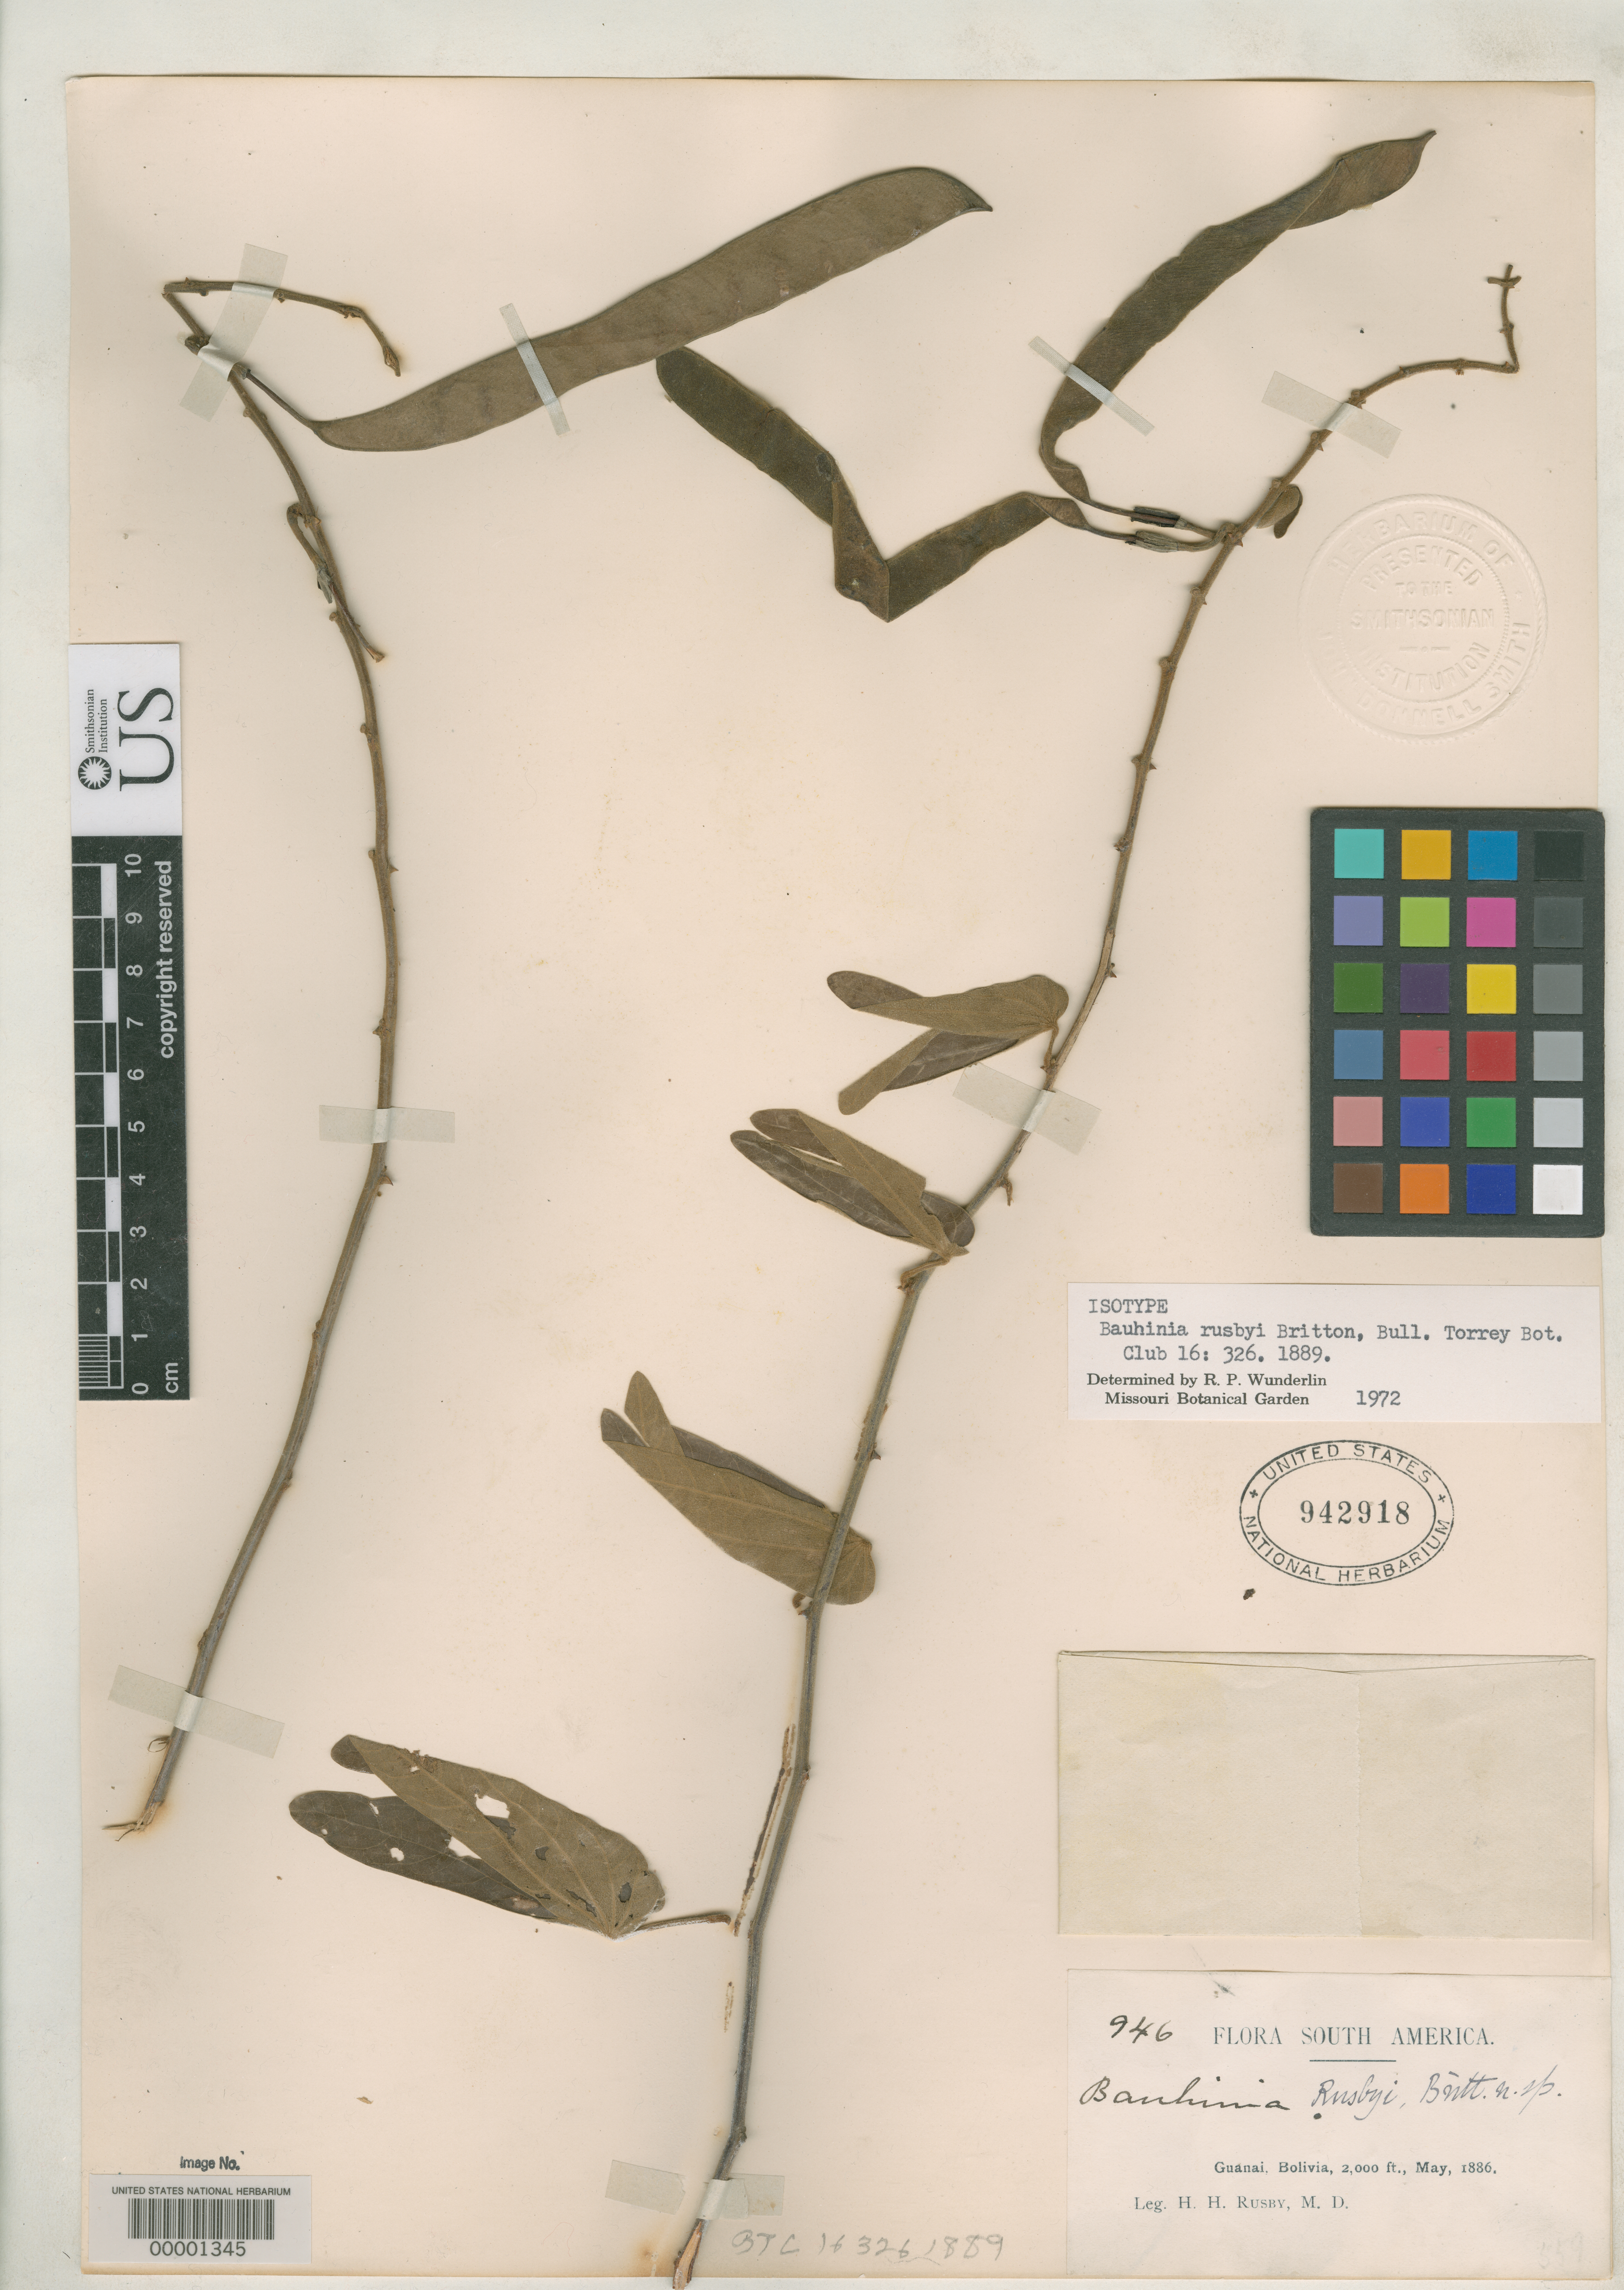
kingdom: Plantae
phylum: Tracheophyta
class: Magnoliopsida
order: Fabales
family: Fabaceae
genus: Bauhinia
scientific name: Bauhinia rusbyi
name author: Britton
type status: Isotype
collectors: H. H. Rusby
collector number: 946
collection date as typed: May, 1886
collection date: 1886-05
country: Bolivia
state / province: La Páz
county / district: Larecaja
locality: Guanay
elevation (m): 610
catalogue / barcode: US 942918